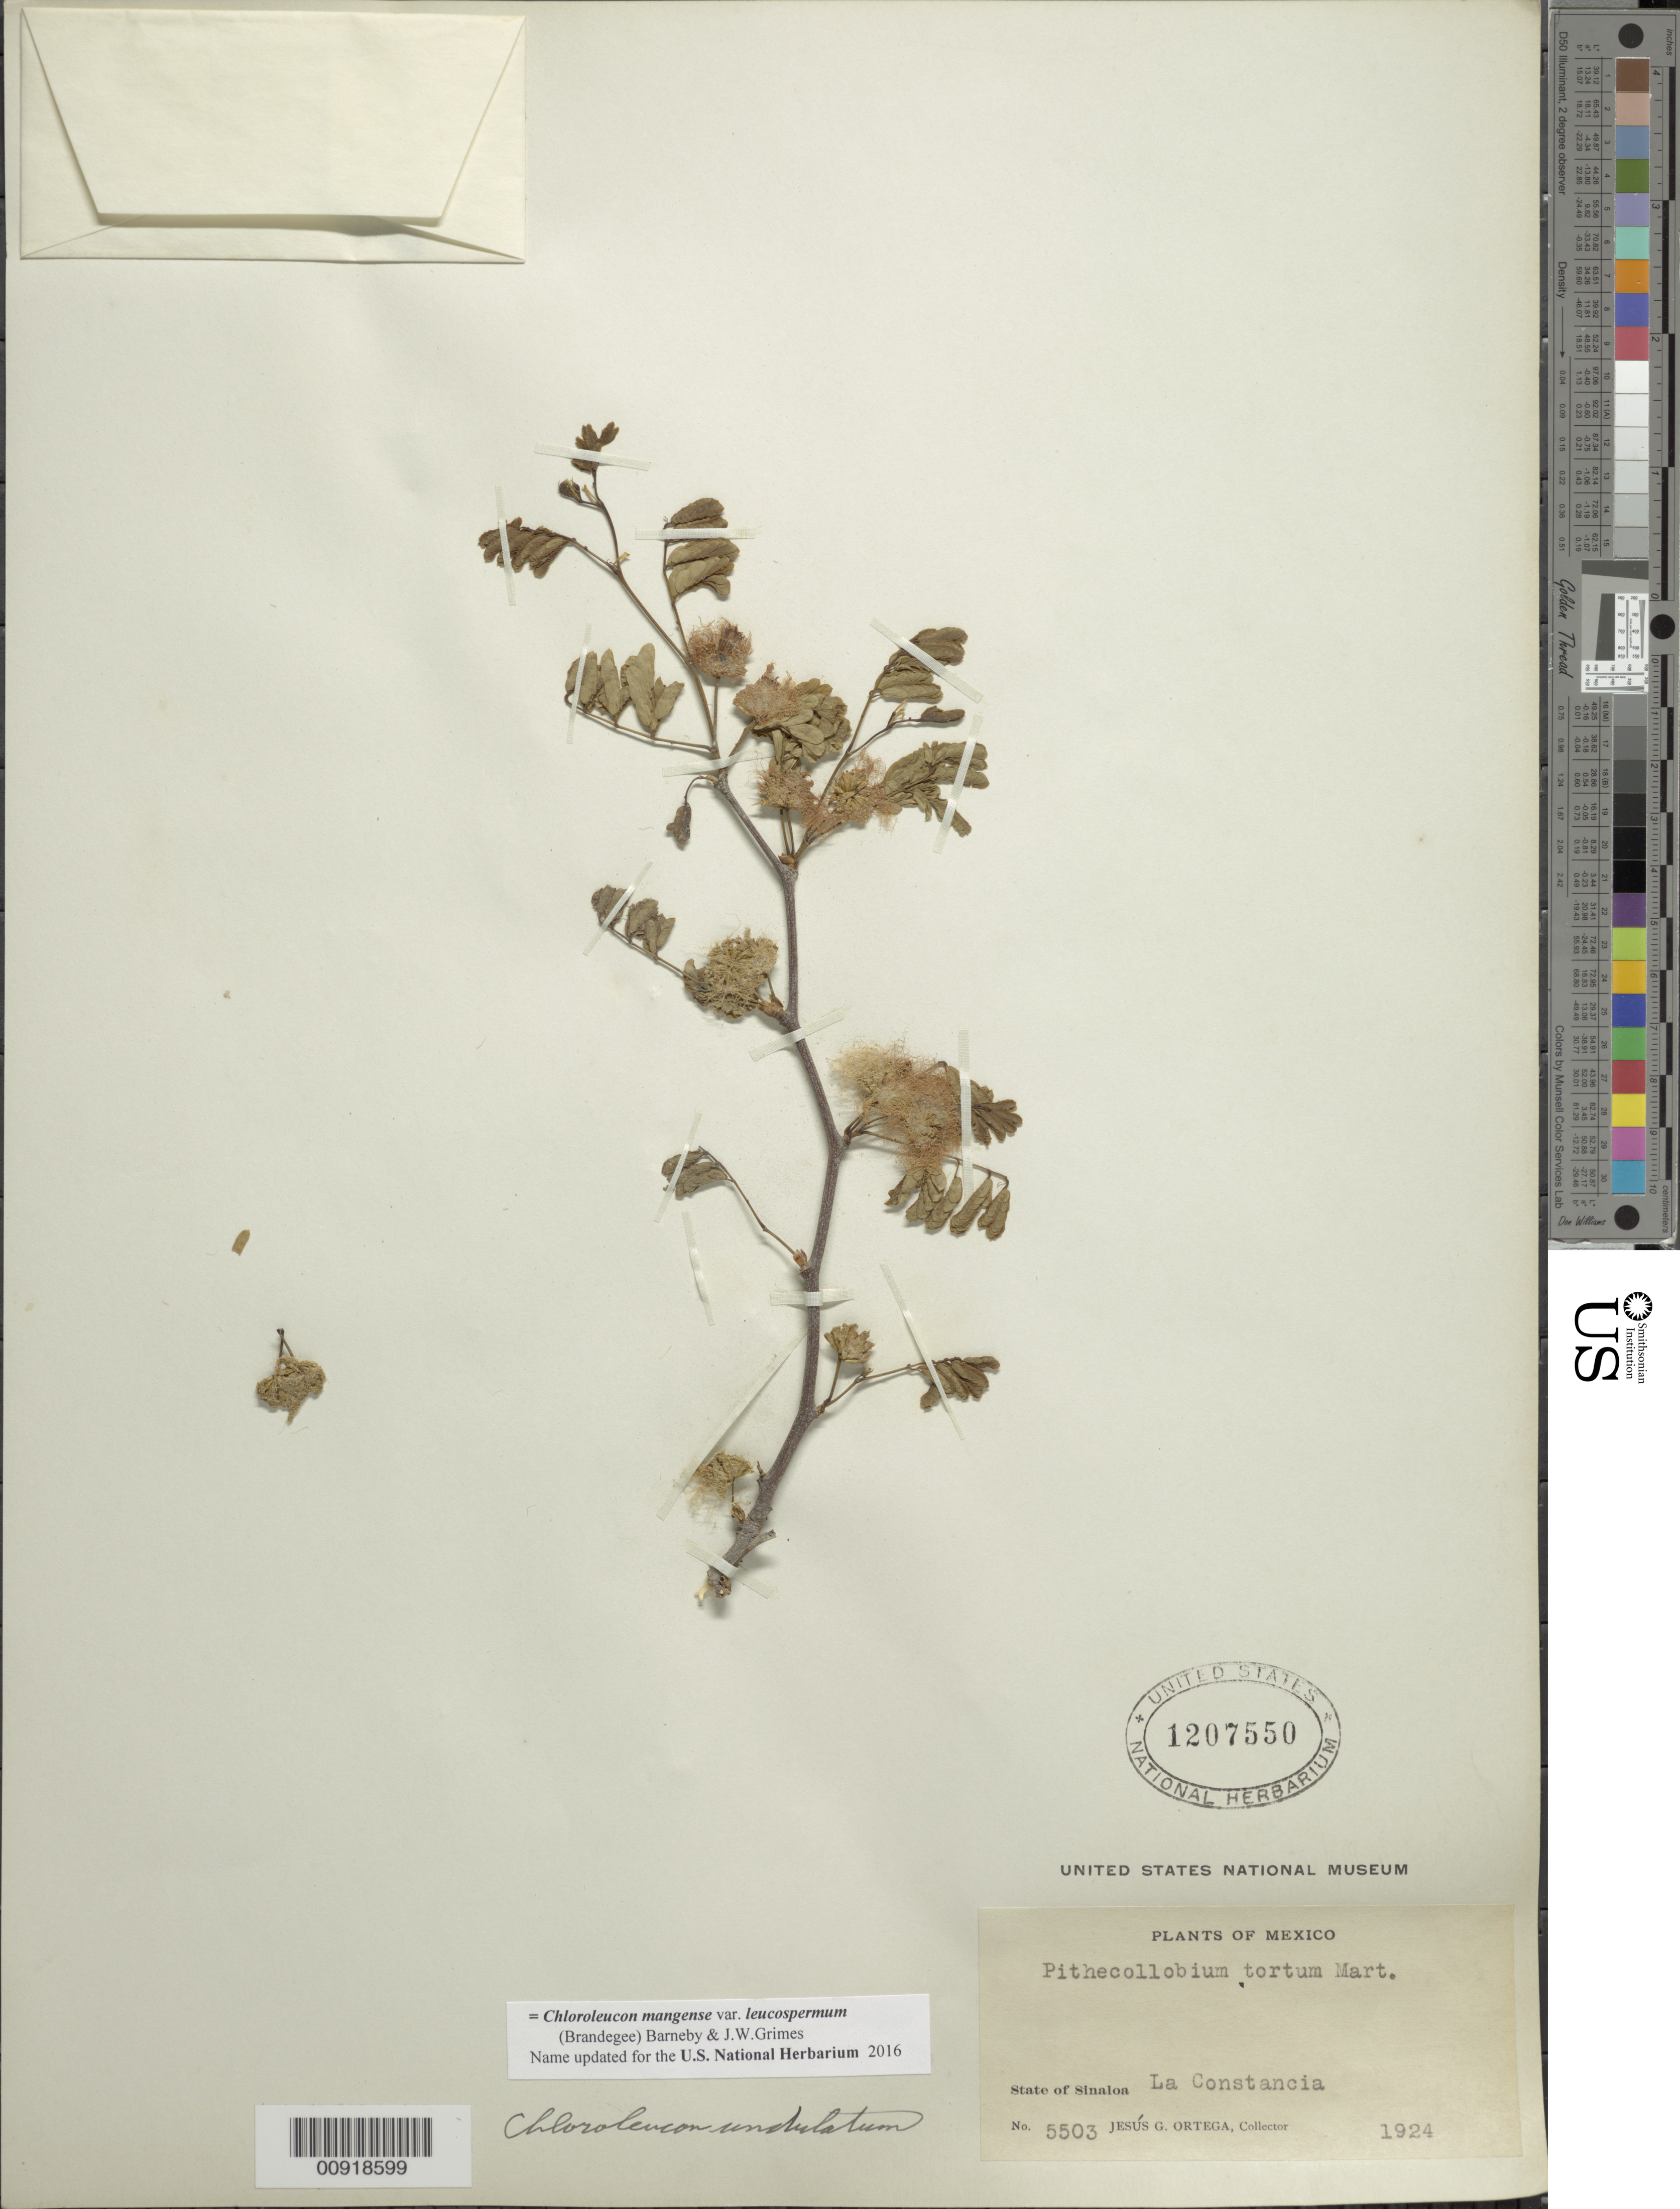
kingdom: Plantae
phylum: Tracheophyta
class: Magnoliopsida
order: Fabales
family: Fabaceae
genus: Chloroleucon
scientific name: Chloroleucon mangense var. leucospermum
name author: (Brandegee) Barneby & J.W. Grimes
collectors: J. Ortega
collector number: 5503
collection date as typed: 1924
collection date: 1924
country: Mexico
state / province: Sinaloa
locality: State of Sinaloa: La Constancia.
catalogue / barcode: US 1207550